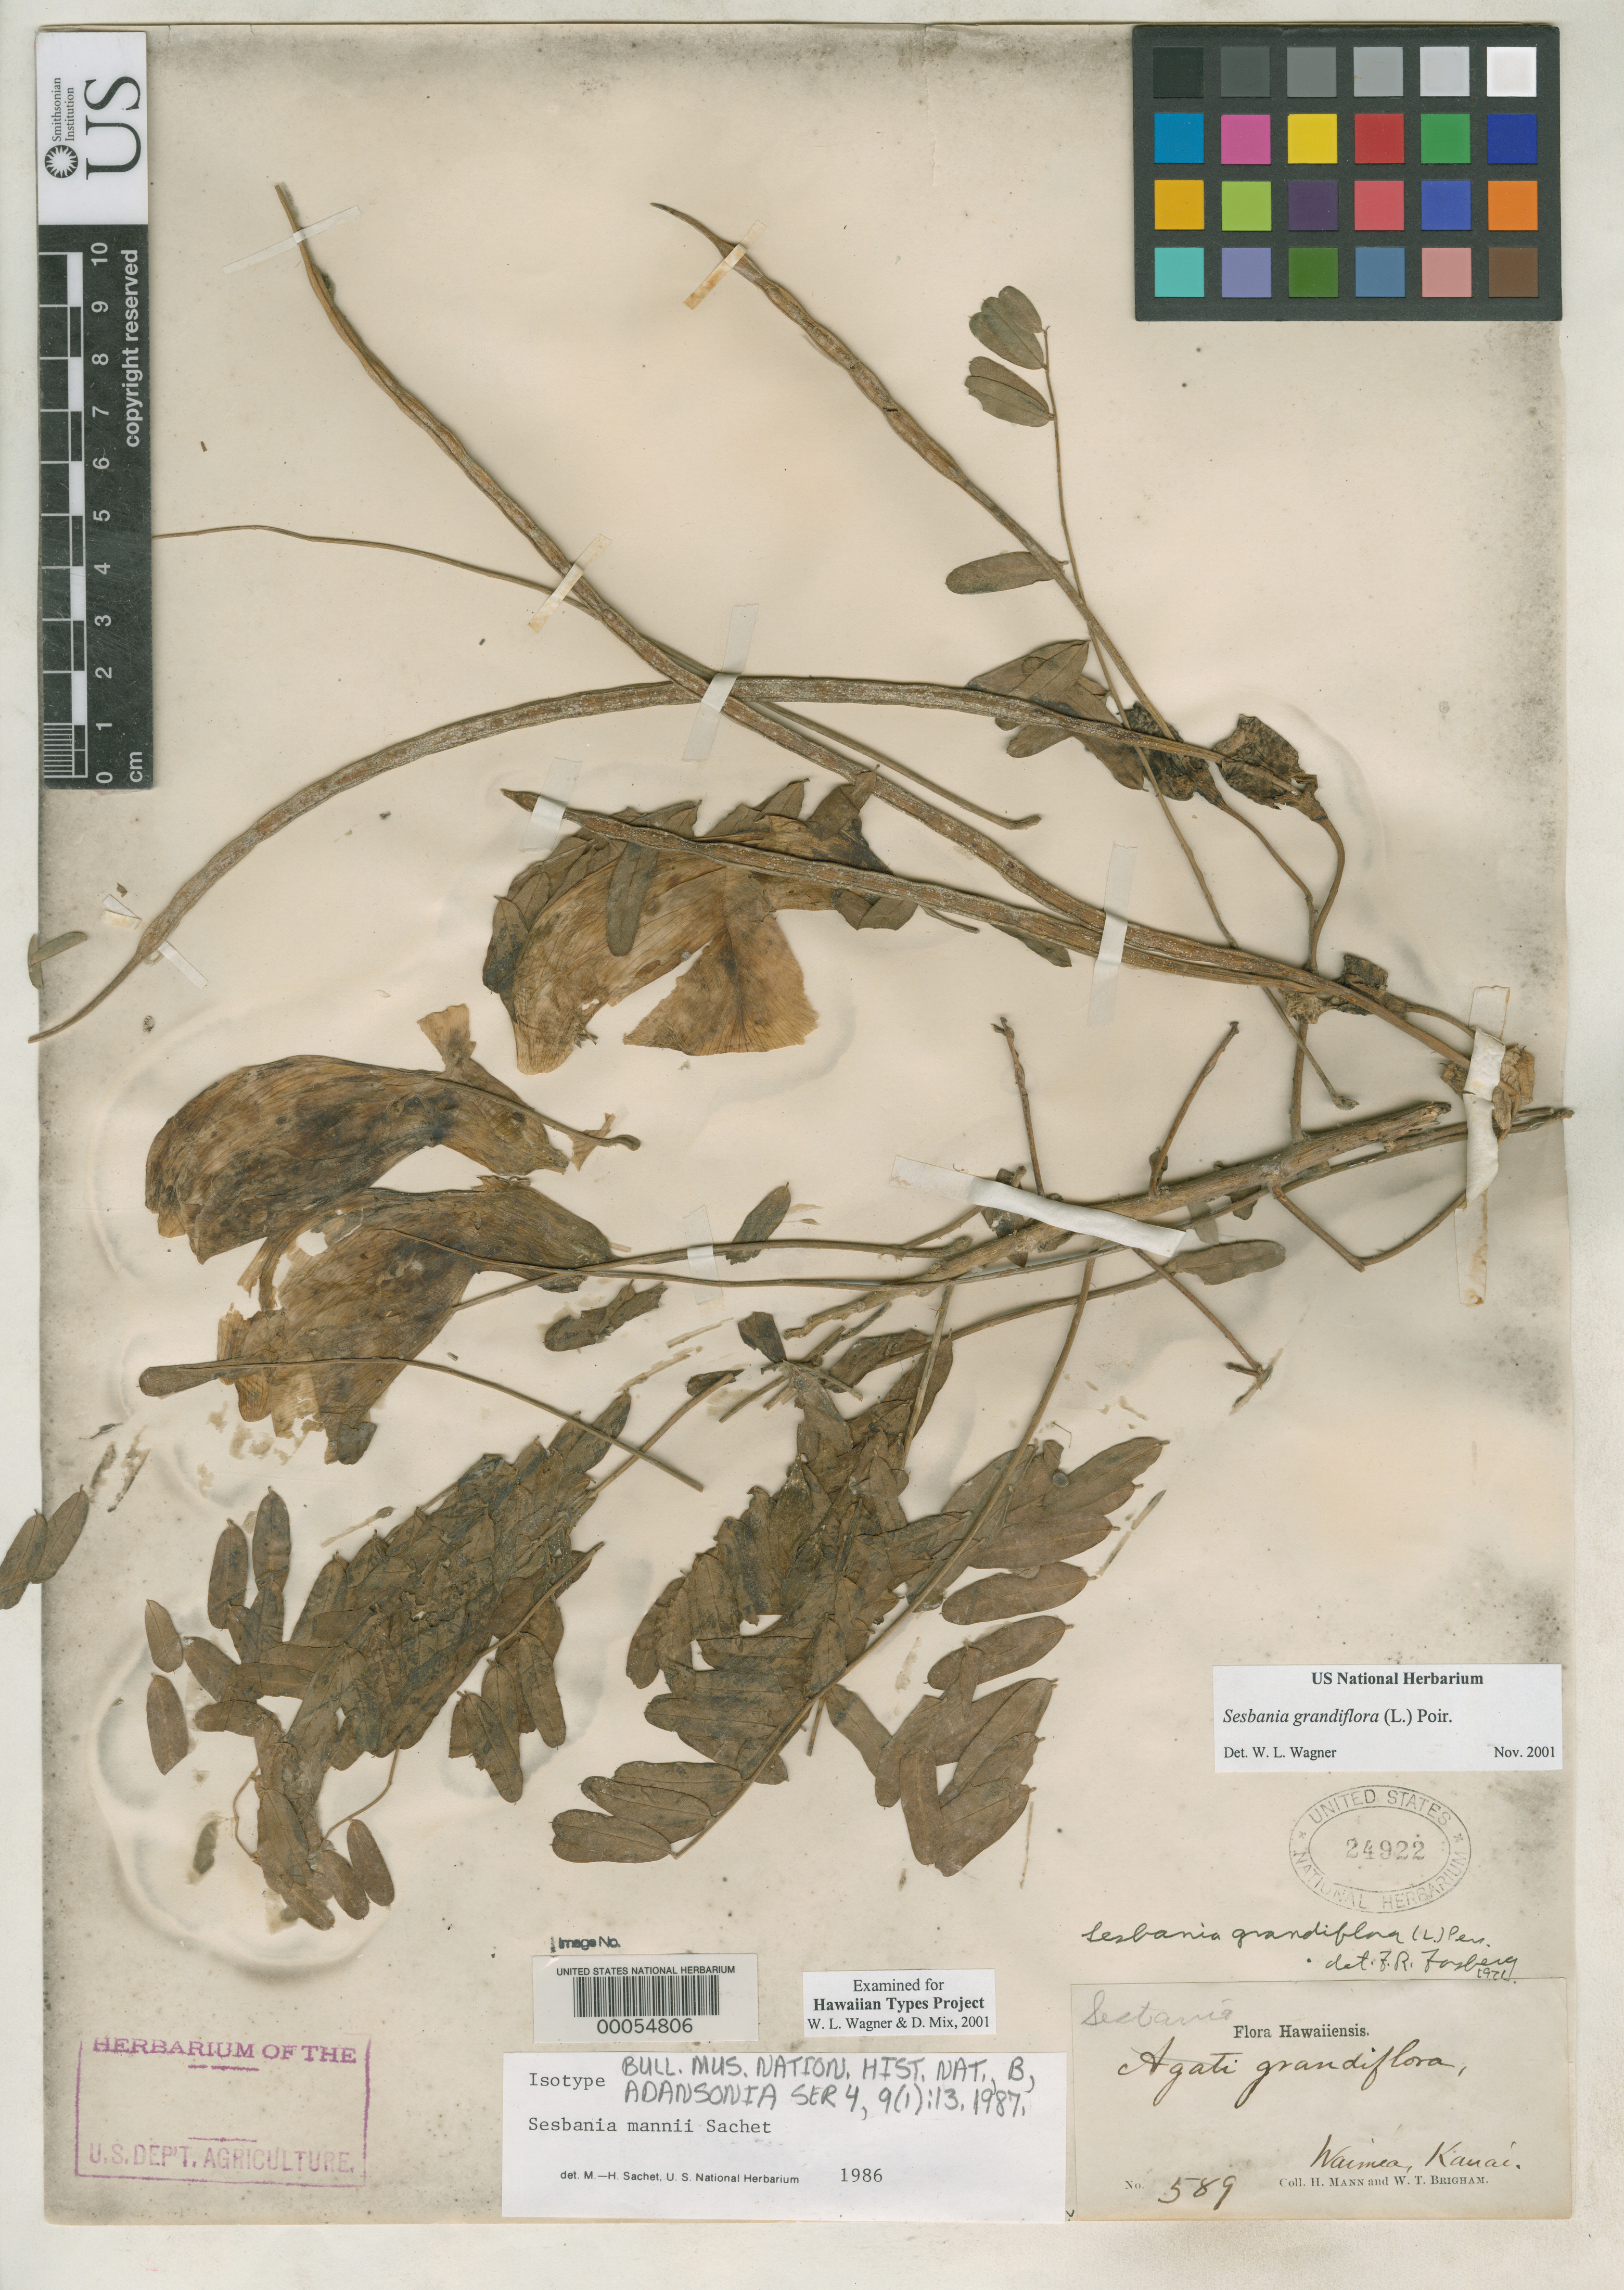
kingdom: Plantae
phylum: Tracheophyta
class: Magnoliopsida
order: Fabales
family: Fabaceae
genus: Sesbania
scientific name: Sesbania mannii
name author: Sachet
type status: Isotype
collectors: H. Mann & W. T. Brigham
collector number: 589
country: United States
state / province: Hawaii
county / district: Kauai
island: Kaua'i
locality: Waimea.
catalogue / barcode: US 24922